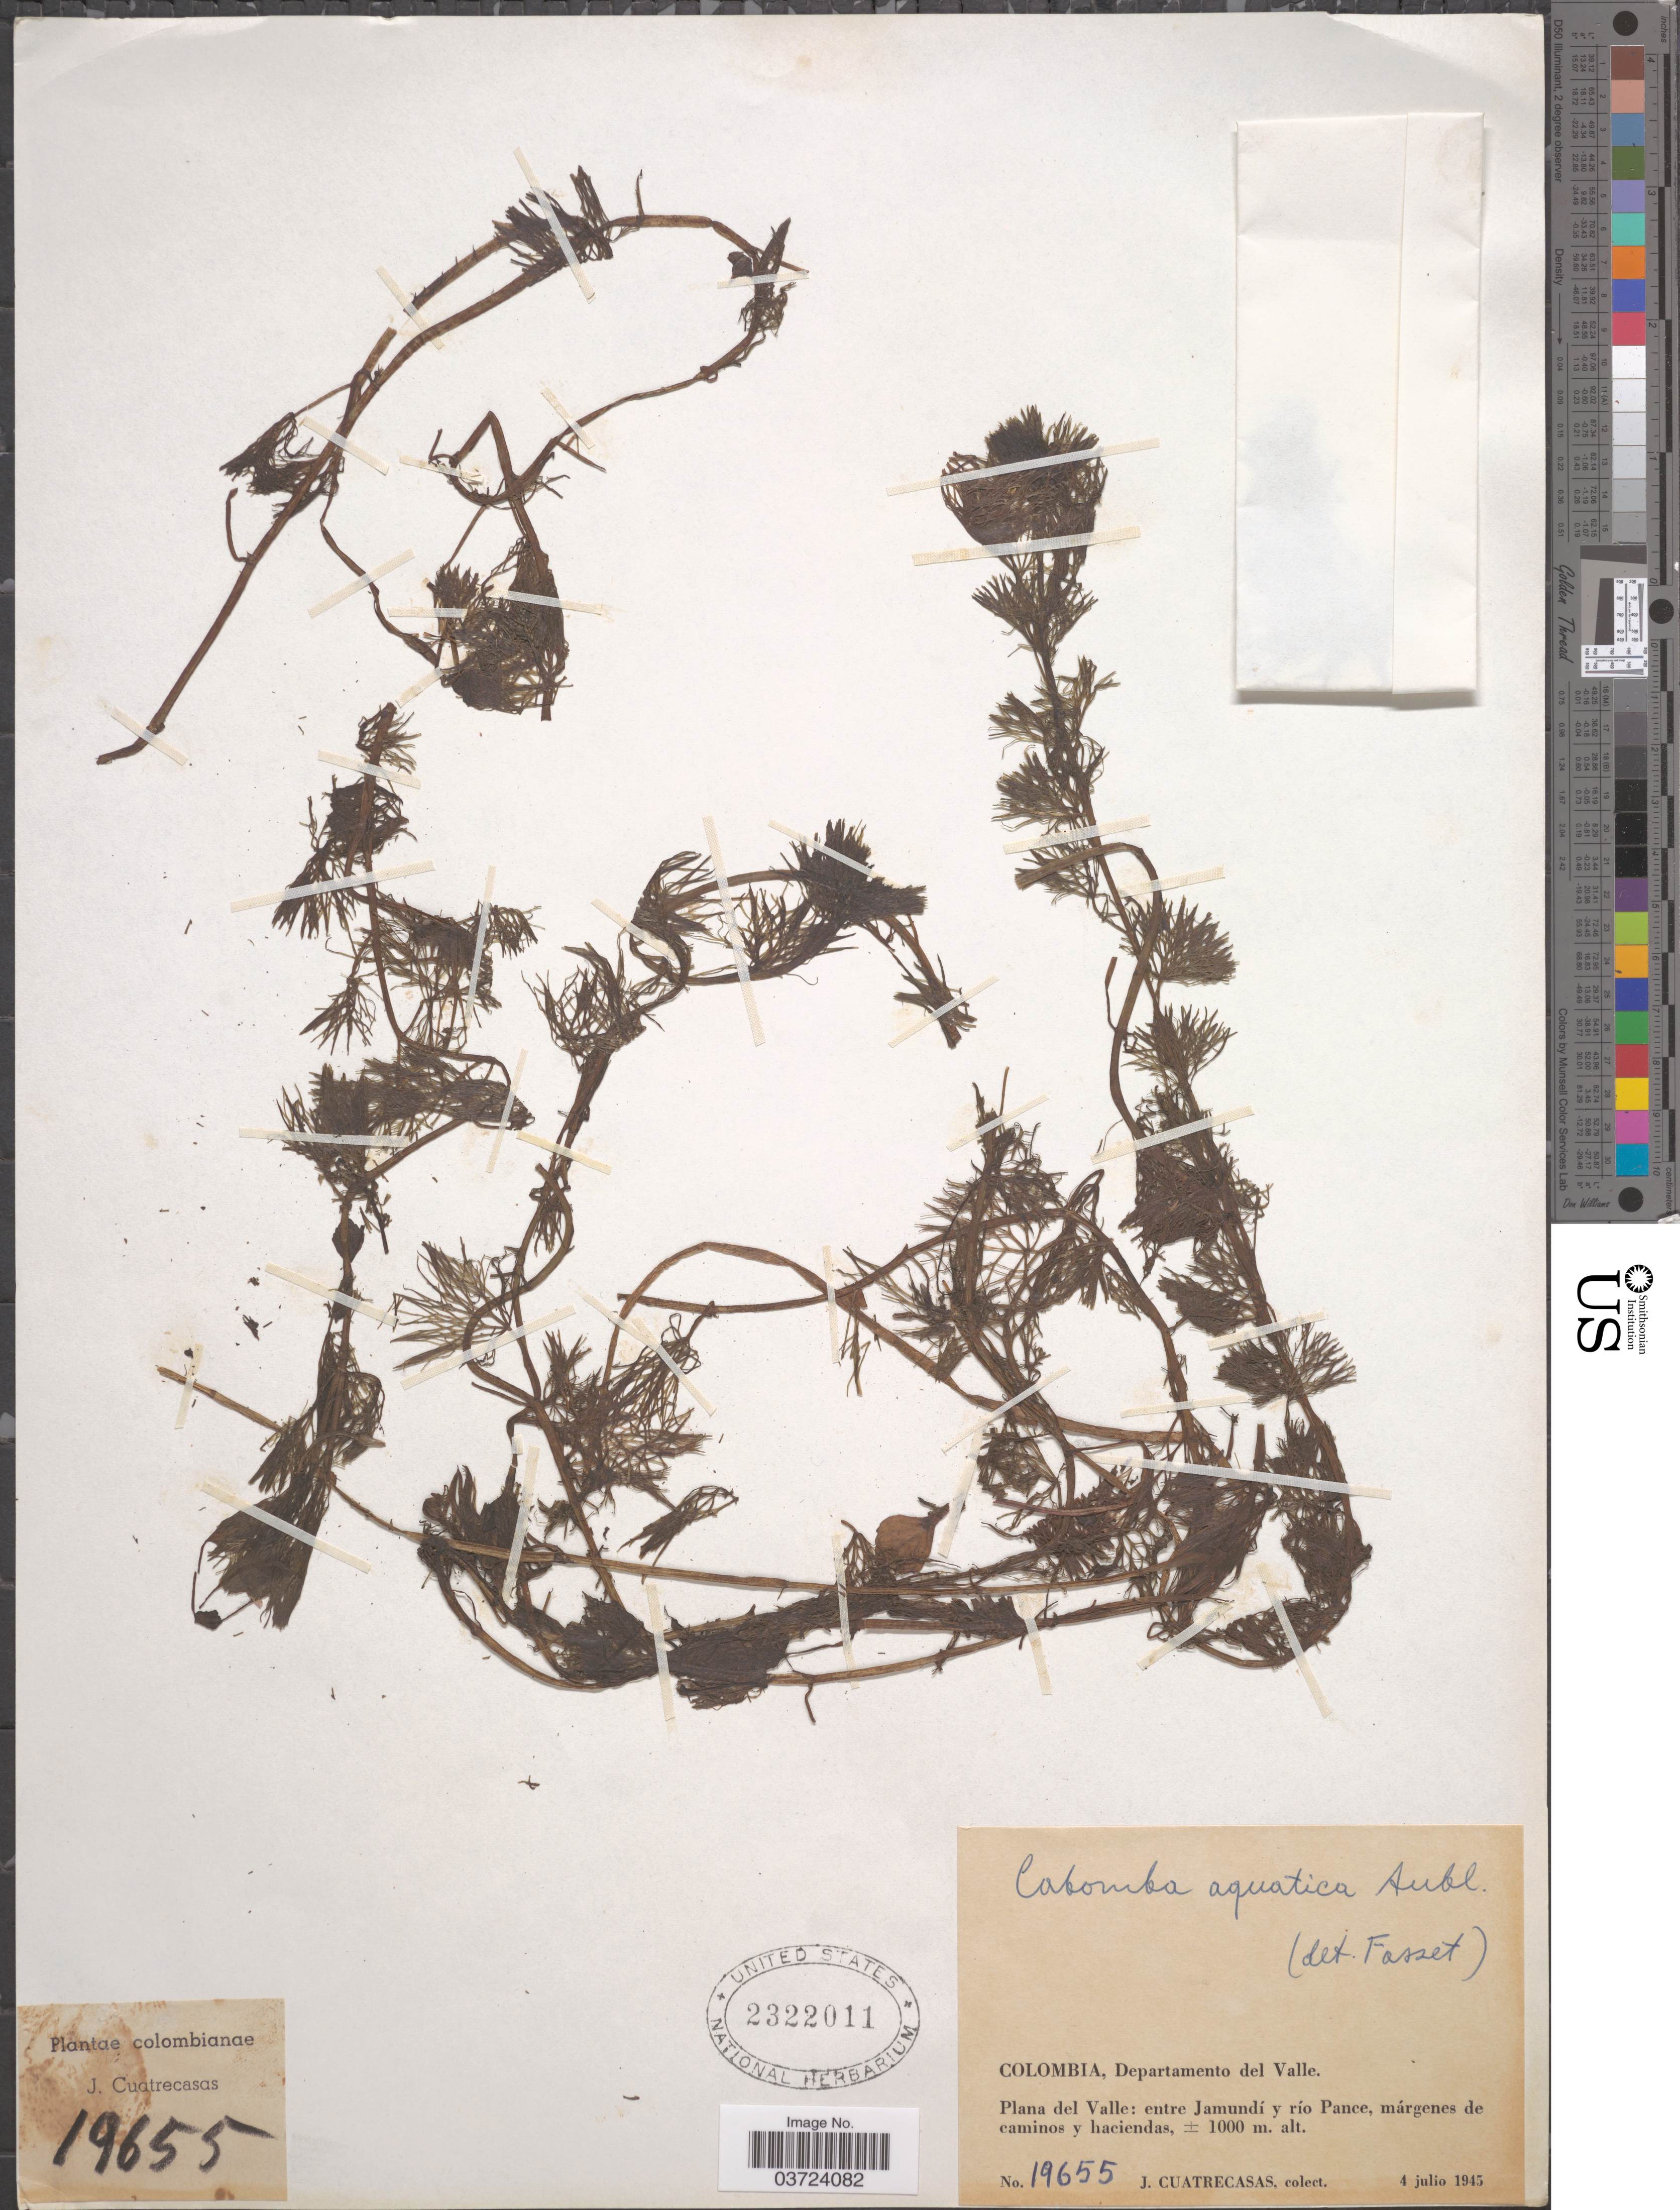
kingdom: Plantae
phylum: Tracheophyta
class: Magnoliopsida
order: Nymphaeales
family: Cabombaceae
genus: Cabomba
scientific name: Cabomba aquatica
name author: Aubl.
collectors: J. Cuatrecasas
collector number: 19655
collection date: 1945-07-04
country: Colombia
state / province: Valle del Cauca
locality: Departamento del Valle. Plana del Valle: entre Jamundí y río Pance.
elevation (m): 1000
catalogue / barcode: US 2322011